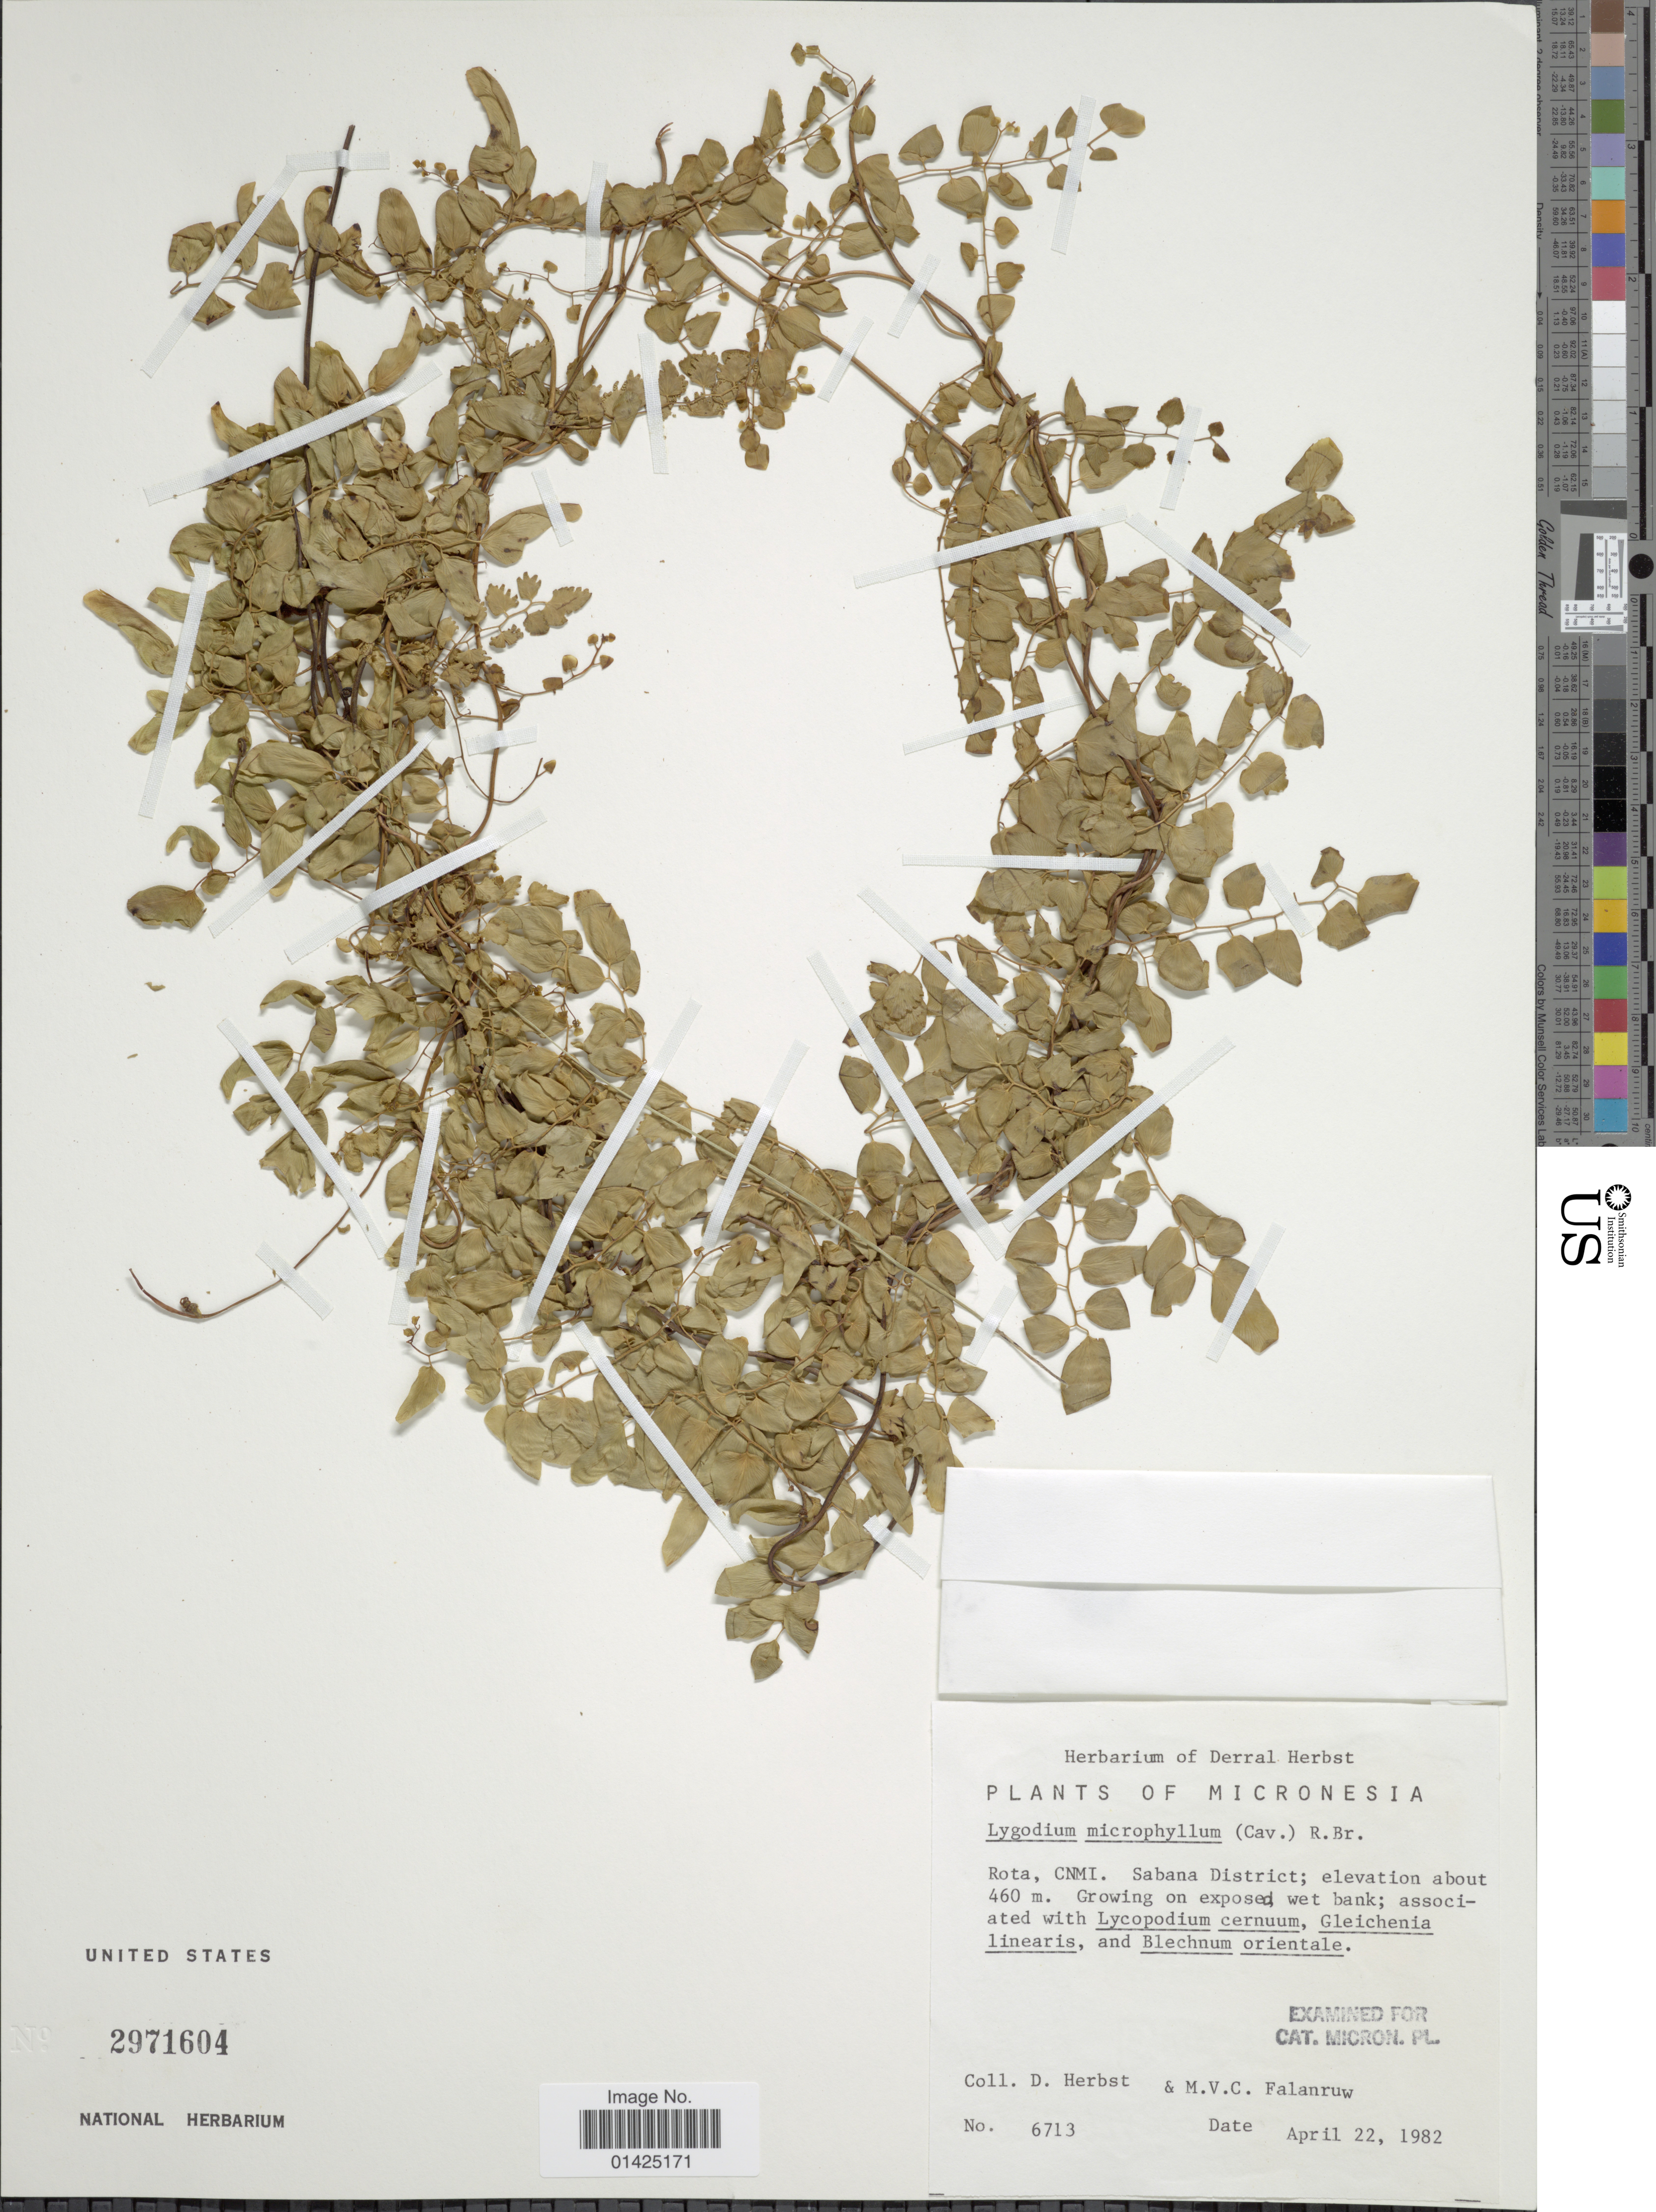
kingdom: Plantae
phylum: Tracheophyta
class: Polypodiopsida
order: Schizaeales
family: Lygodiaceae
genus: Lygodium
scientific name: Lygodium microphyllum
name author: (Cav.) R. Br.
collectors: D. Herbst & M. V. Falanruw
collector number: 6713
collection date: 1982-04-22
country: Northern Mariana Islands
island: Rota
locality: Rota, CNMI., Sabana District,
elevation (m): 460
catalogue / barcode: US 2971604